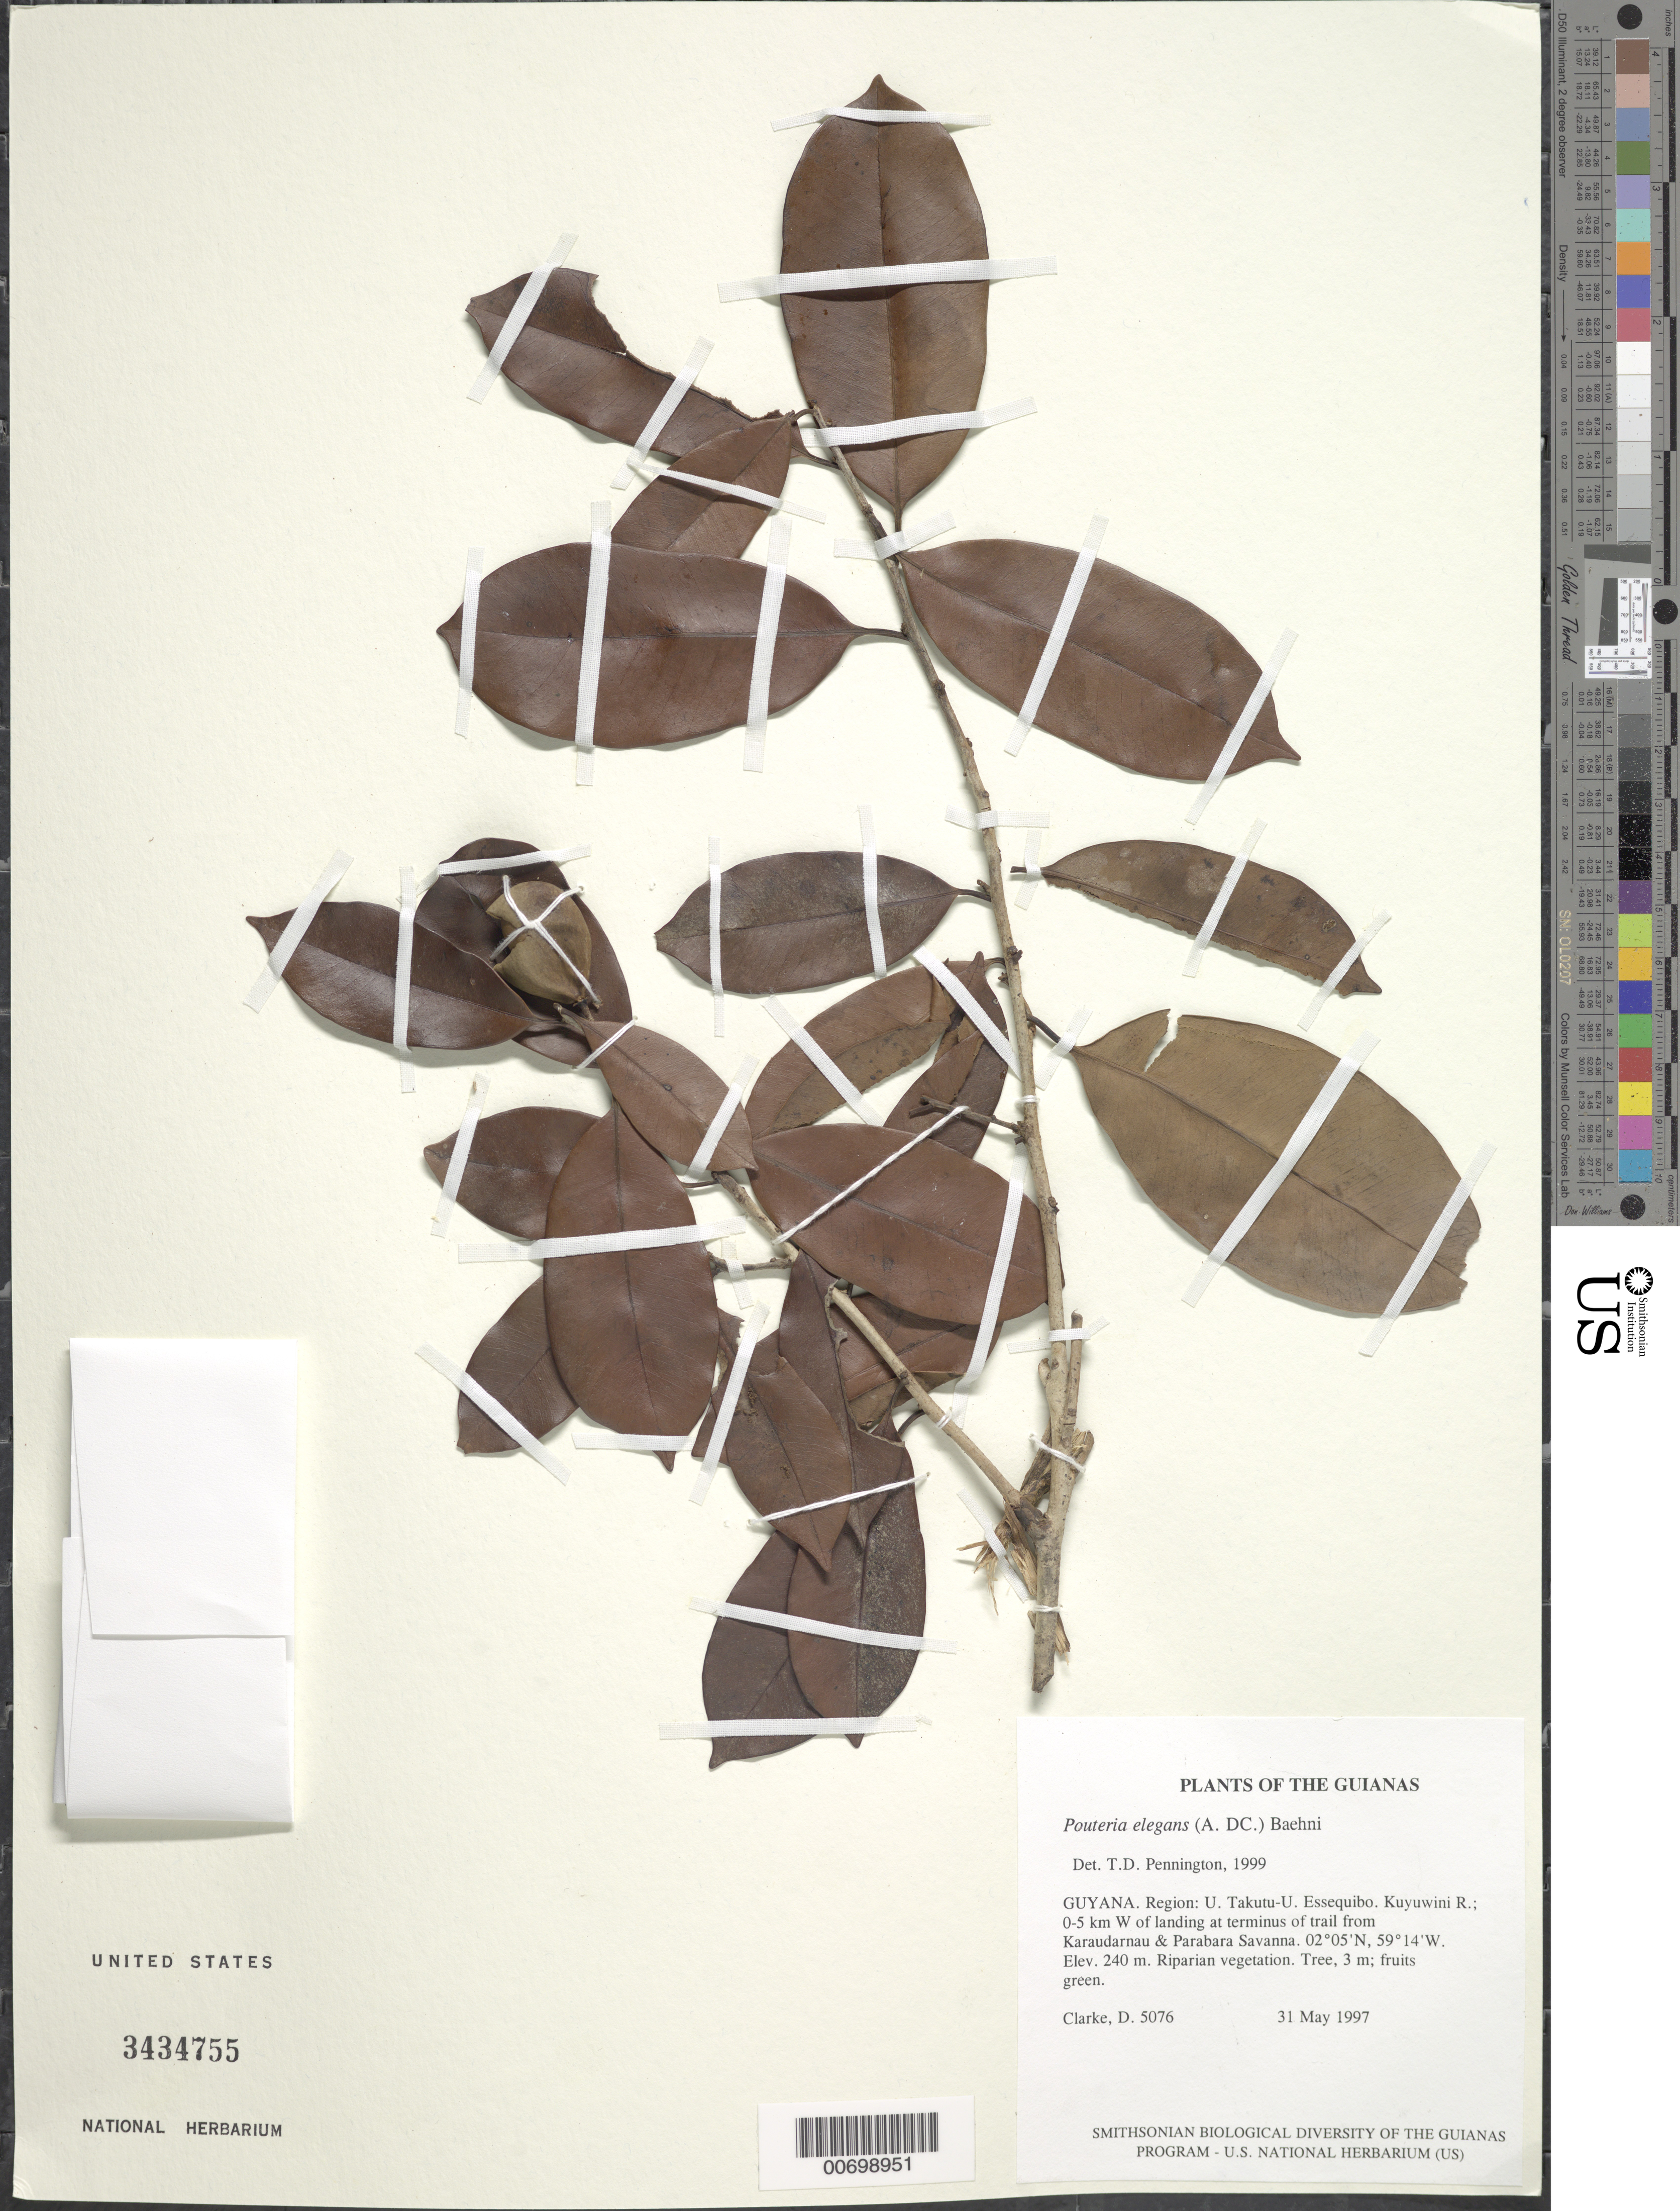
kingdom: Plantae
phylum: Tracheophyta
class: Magnoliopsida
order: Ericales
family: Sapotaceae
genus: Pouteria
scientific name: Pouteria elegans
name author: (A. DC.) Baehni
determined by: Pennington, T. D., (K)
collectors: H. D. Clarke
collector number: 5076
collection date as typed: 31 May 1997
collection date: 1997-05-31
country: Guyana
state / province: U. Takutu-U. Essequibo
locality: Kuyuwini R.; 0-5 km W of landing at terminus of trail from Karaudarnau & Parabara Savanna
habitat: Riparian vegetation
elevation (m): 240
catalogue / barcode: US 3434755